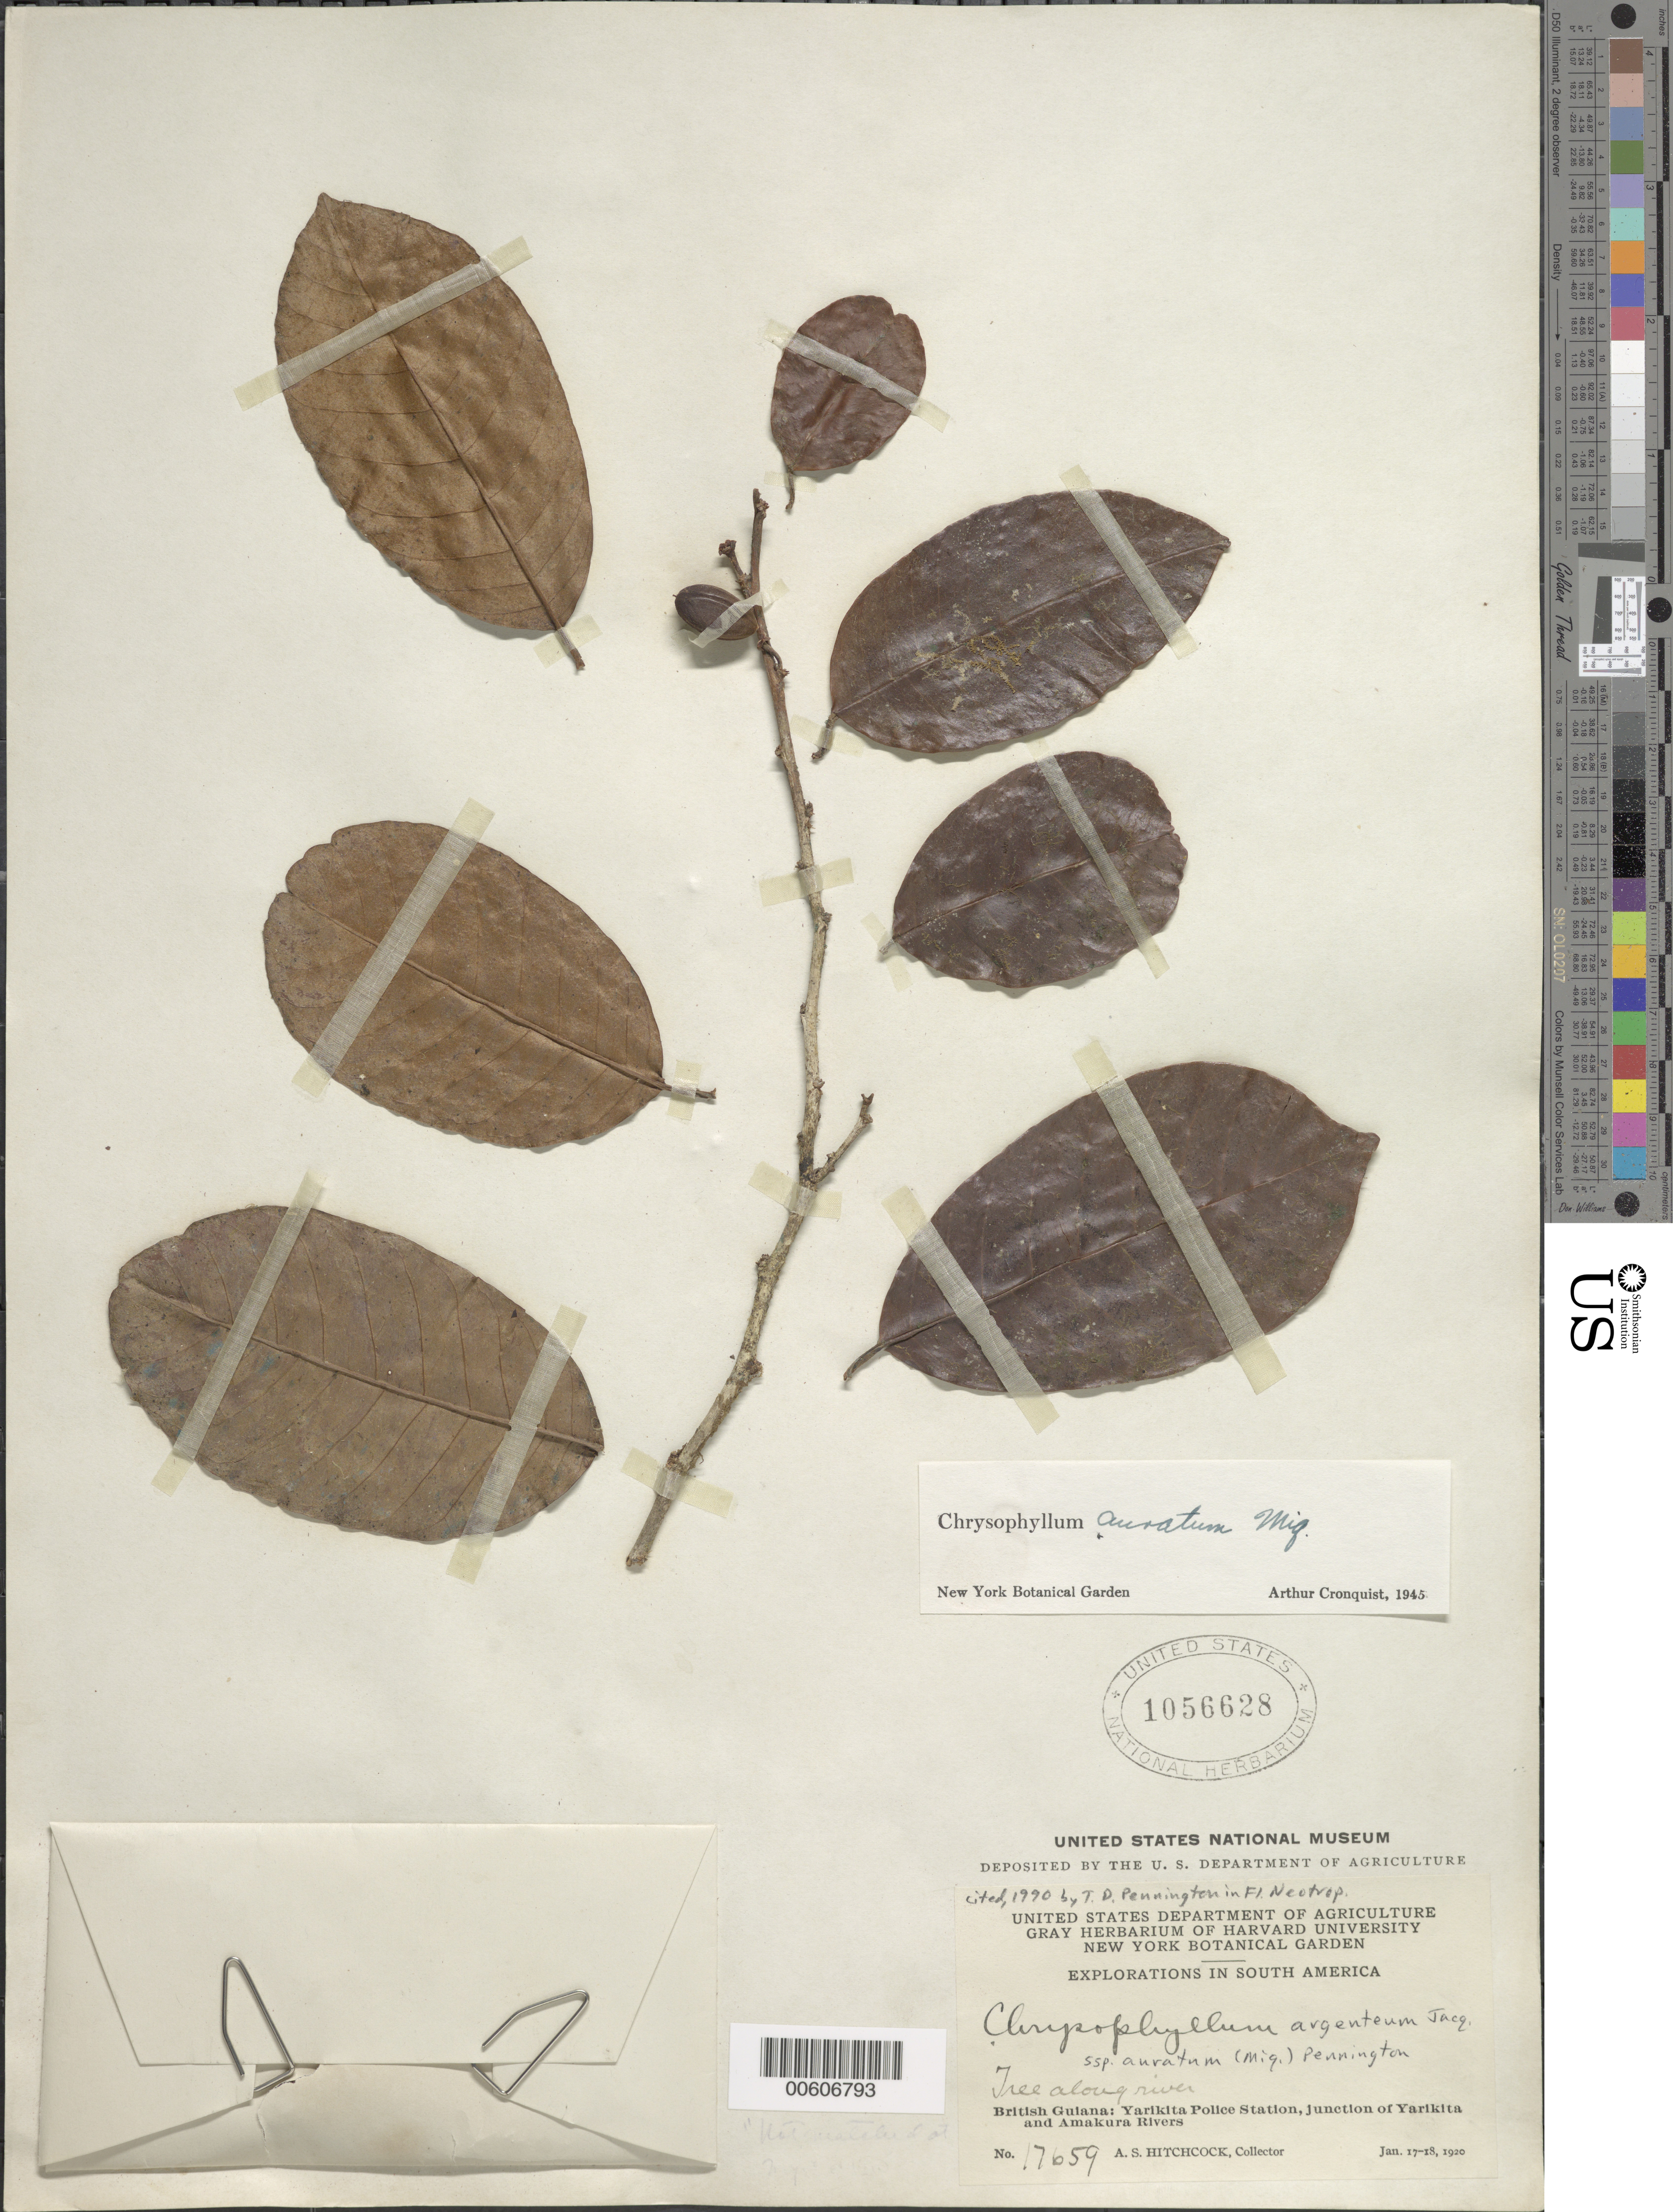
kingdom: Plantae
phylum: Tracheophyta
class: Magnoliopsida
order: Ericales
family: Sapotaceae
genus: Chrysophyllum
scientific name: Chrysophyllum argenteum subsp. auratum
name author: (Miq.) T.D. Penn.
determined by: Pennington, T. D., (K)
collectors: A. S. Hitchcock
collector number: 17659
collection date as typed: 17-Jan-20 to 18-Jan-20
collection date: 1920-01-17/1920-01-18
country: Guyana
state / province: Barima-Waini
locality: Yarikita Police Sta., junct. of Yarikita & Amakura Rivers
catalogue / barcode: US 1056628